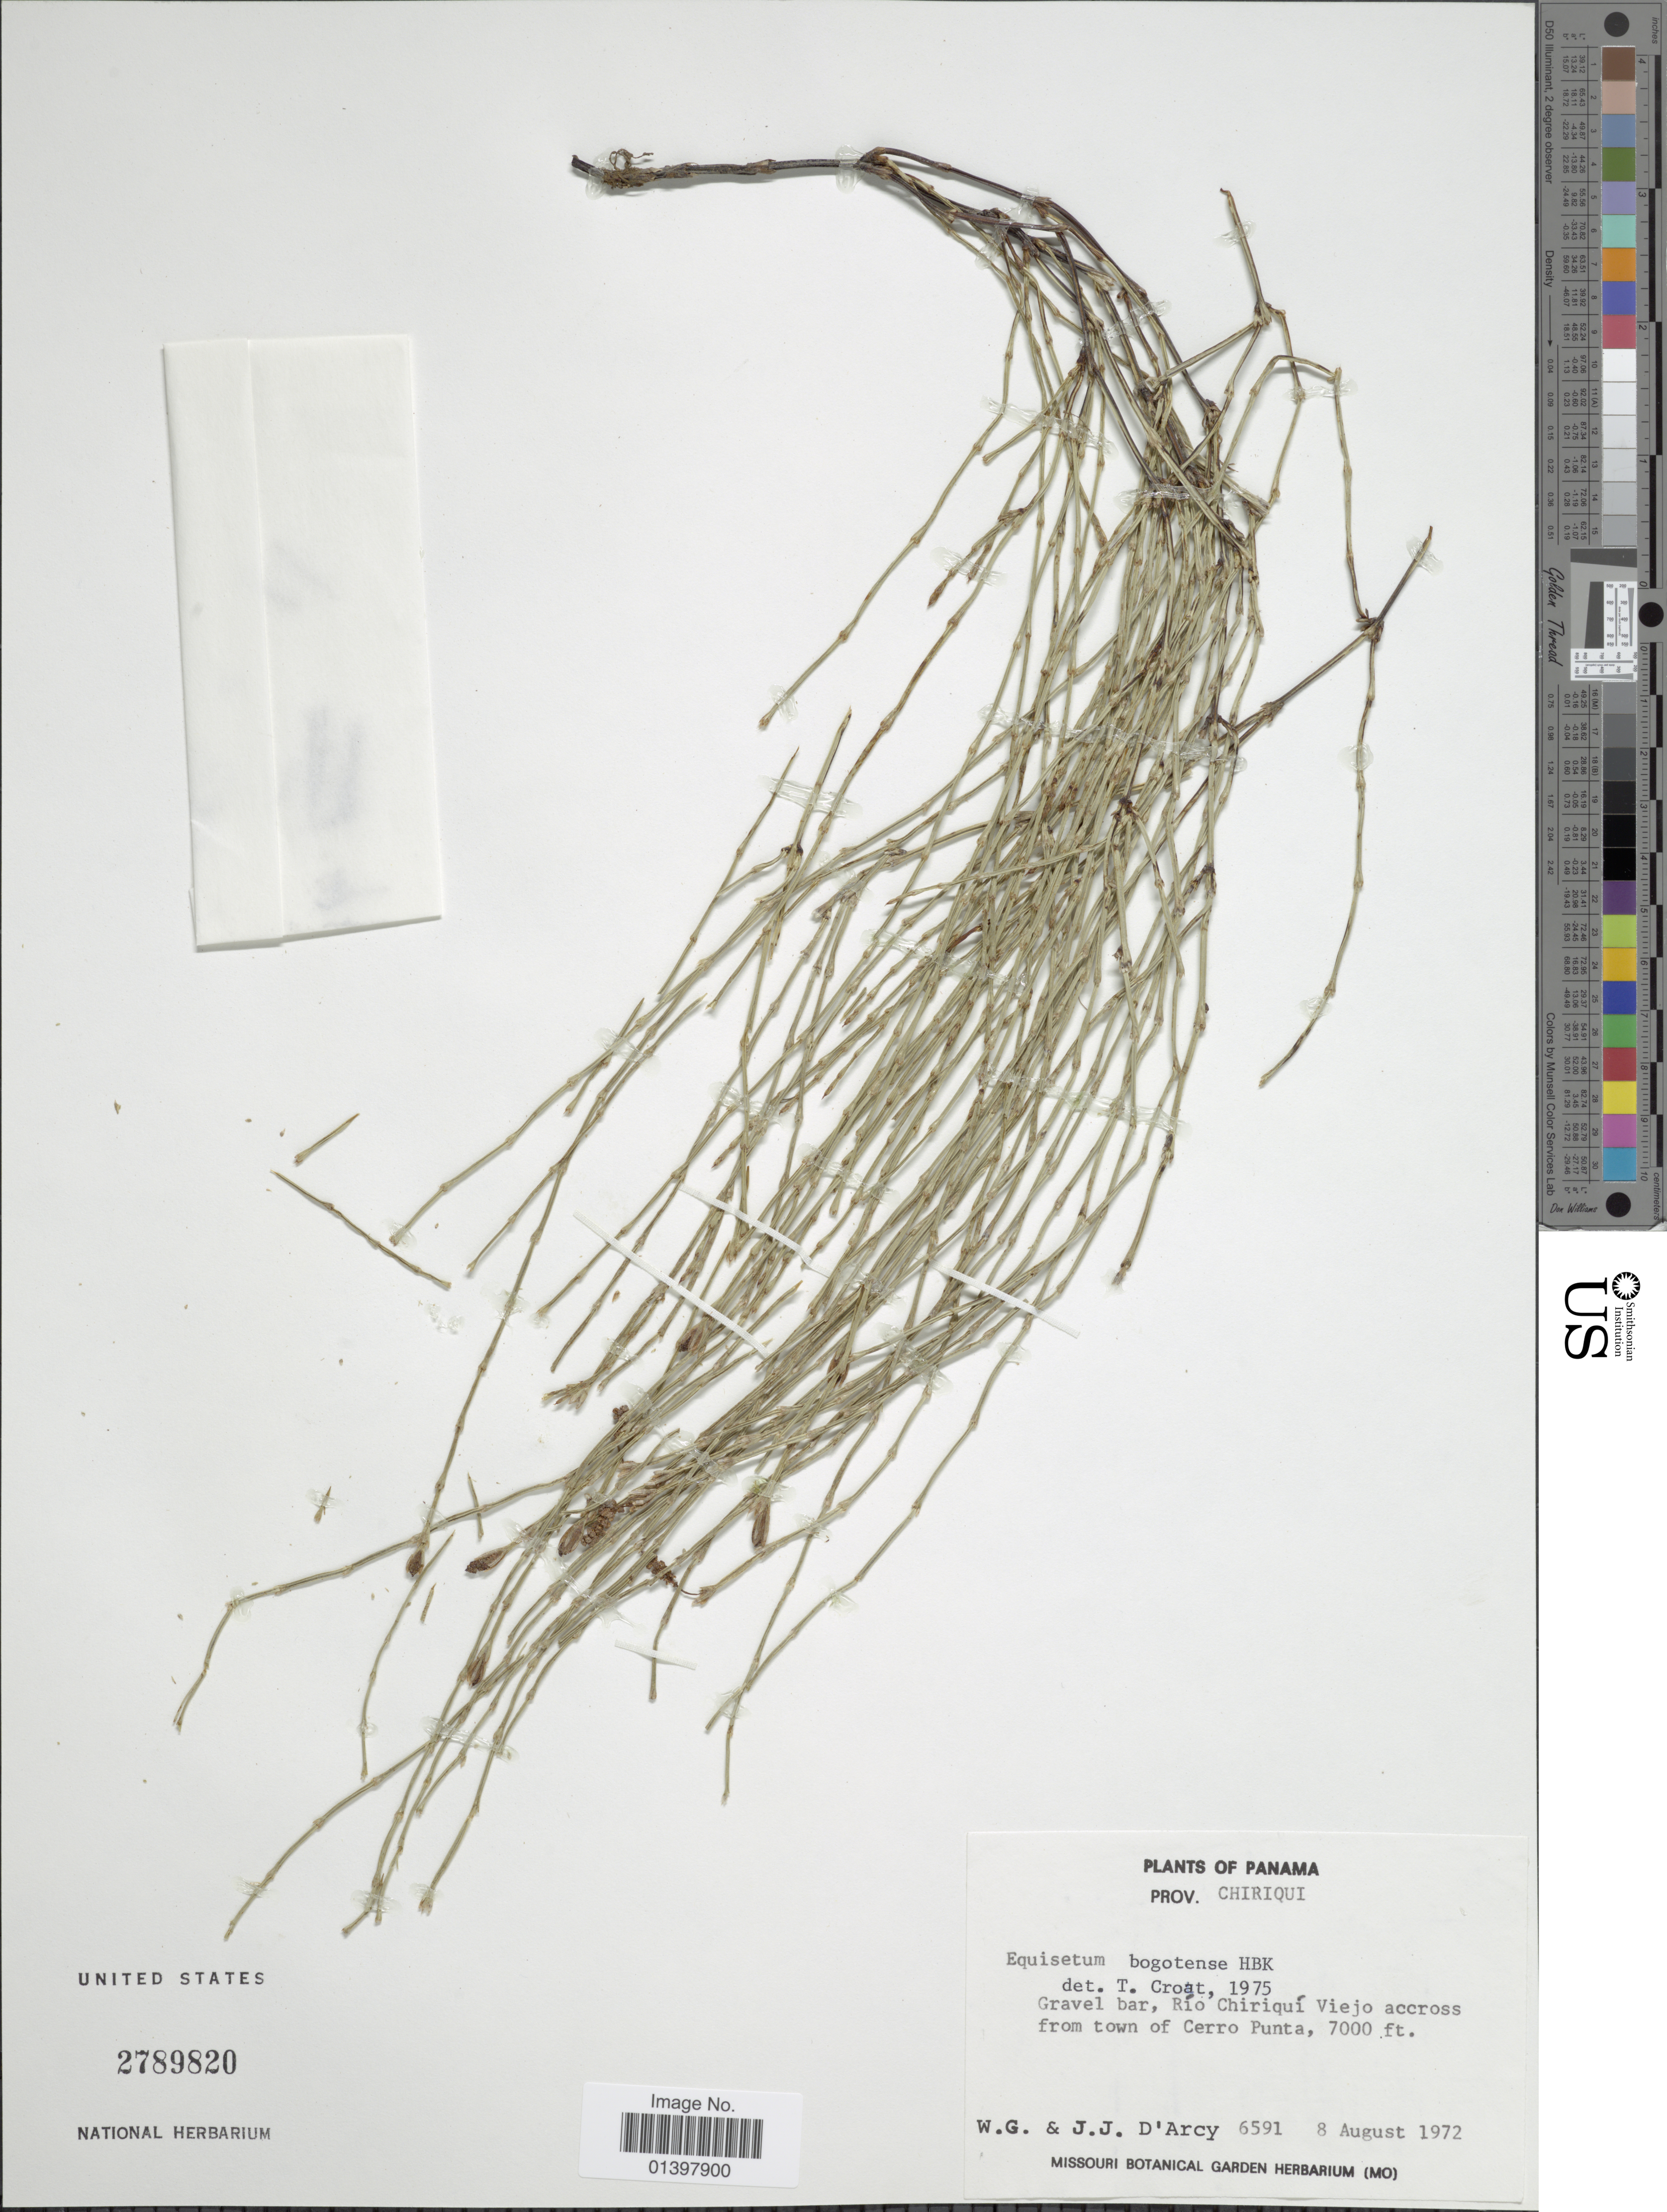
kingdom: Plantae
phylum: Tracheophyta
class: Polypodiopsida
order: Equisetales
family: Equisetaceae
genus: Equisetum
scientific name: Equisetum bogotense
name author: Kunth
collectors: W. G. D'Arcy & J. J. D'Arcy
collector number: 6591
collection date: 1972-08-08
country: Panama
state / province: Chiriqui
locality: Gravel bar, Río Chiriquí Viejo accross from town of Cerro Punta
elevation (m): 2134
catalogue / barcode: US 2789820